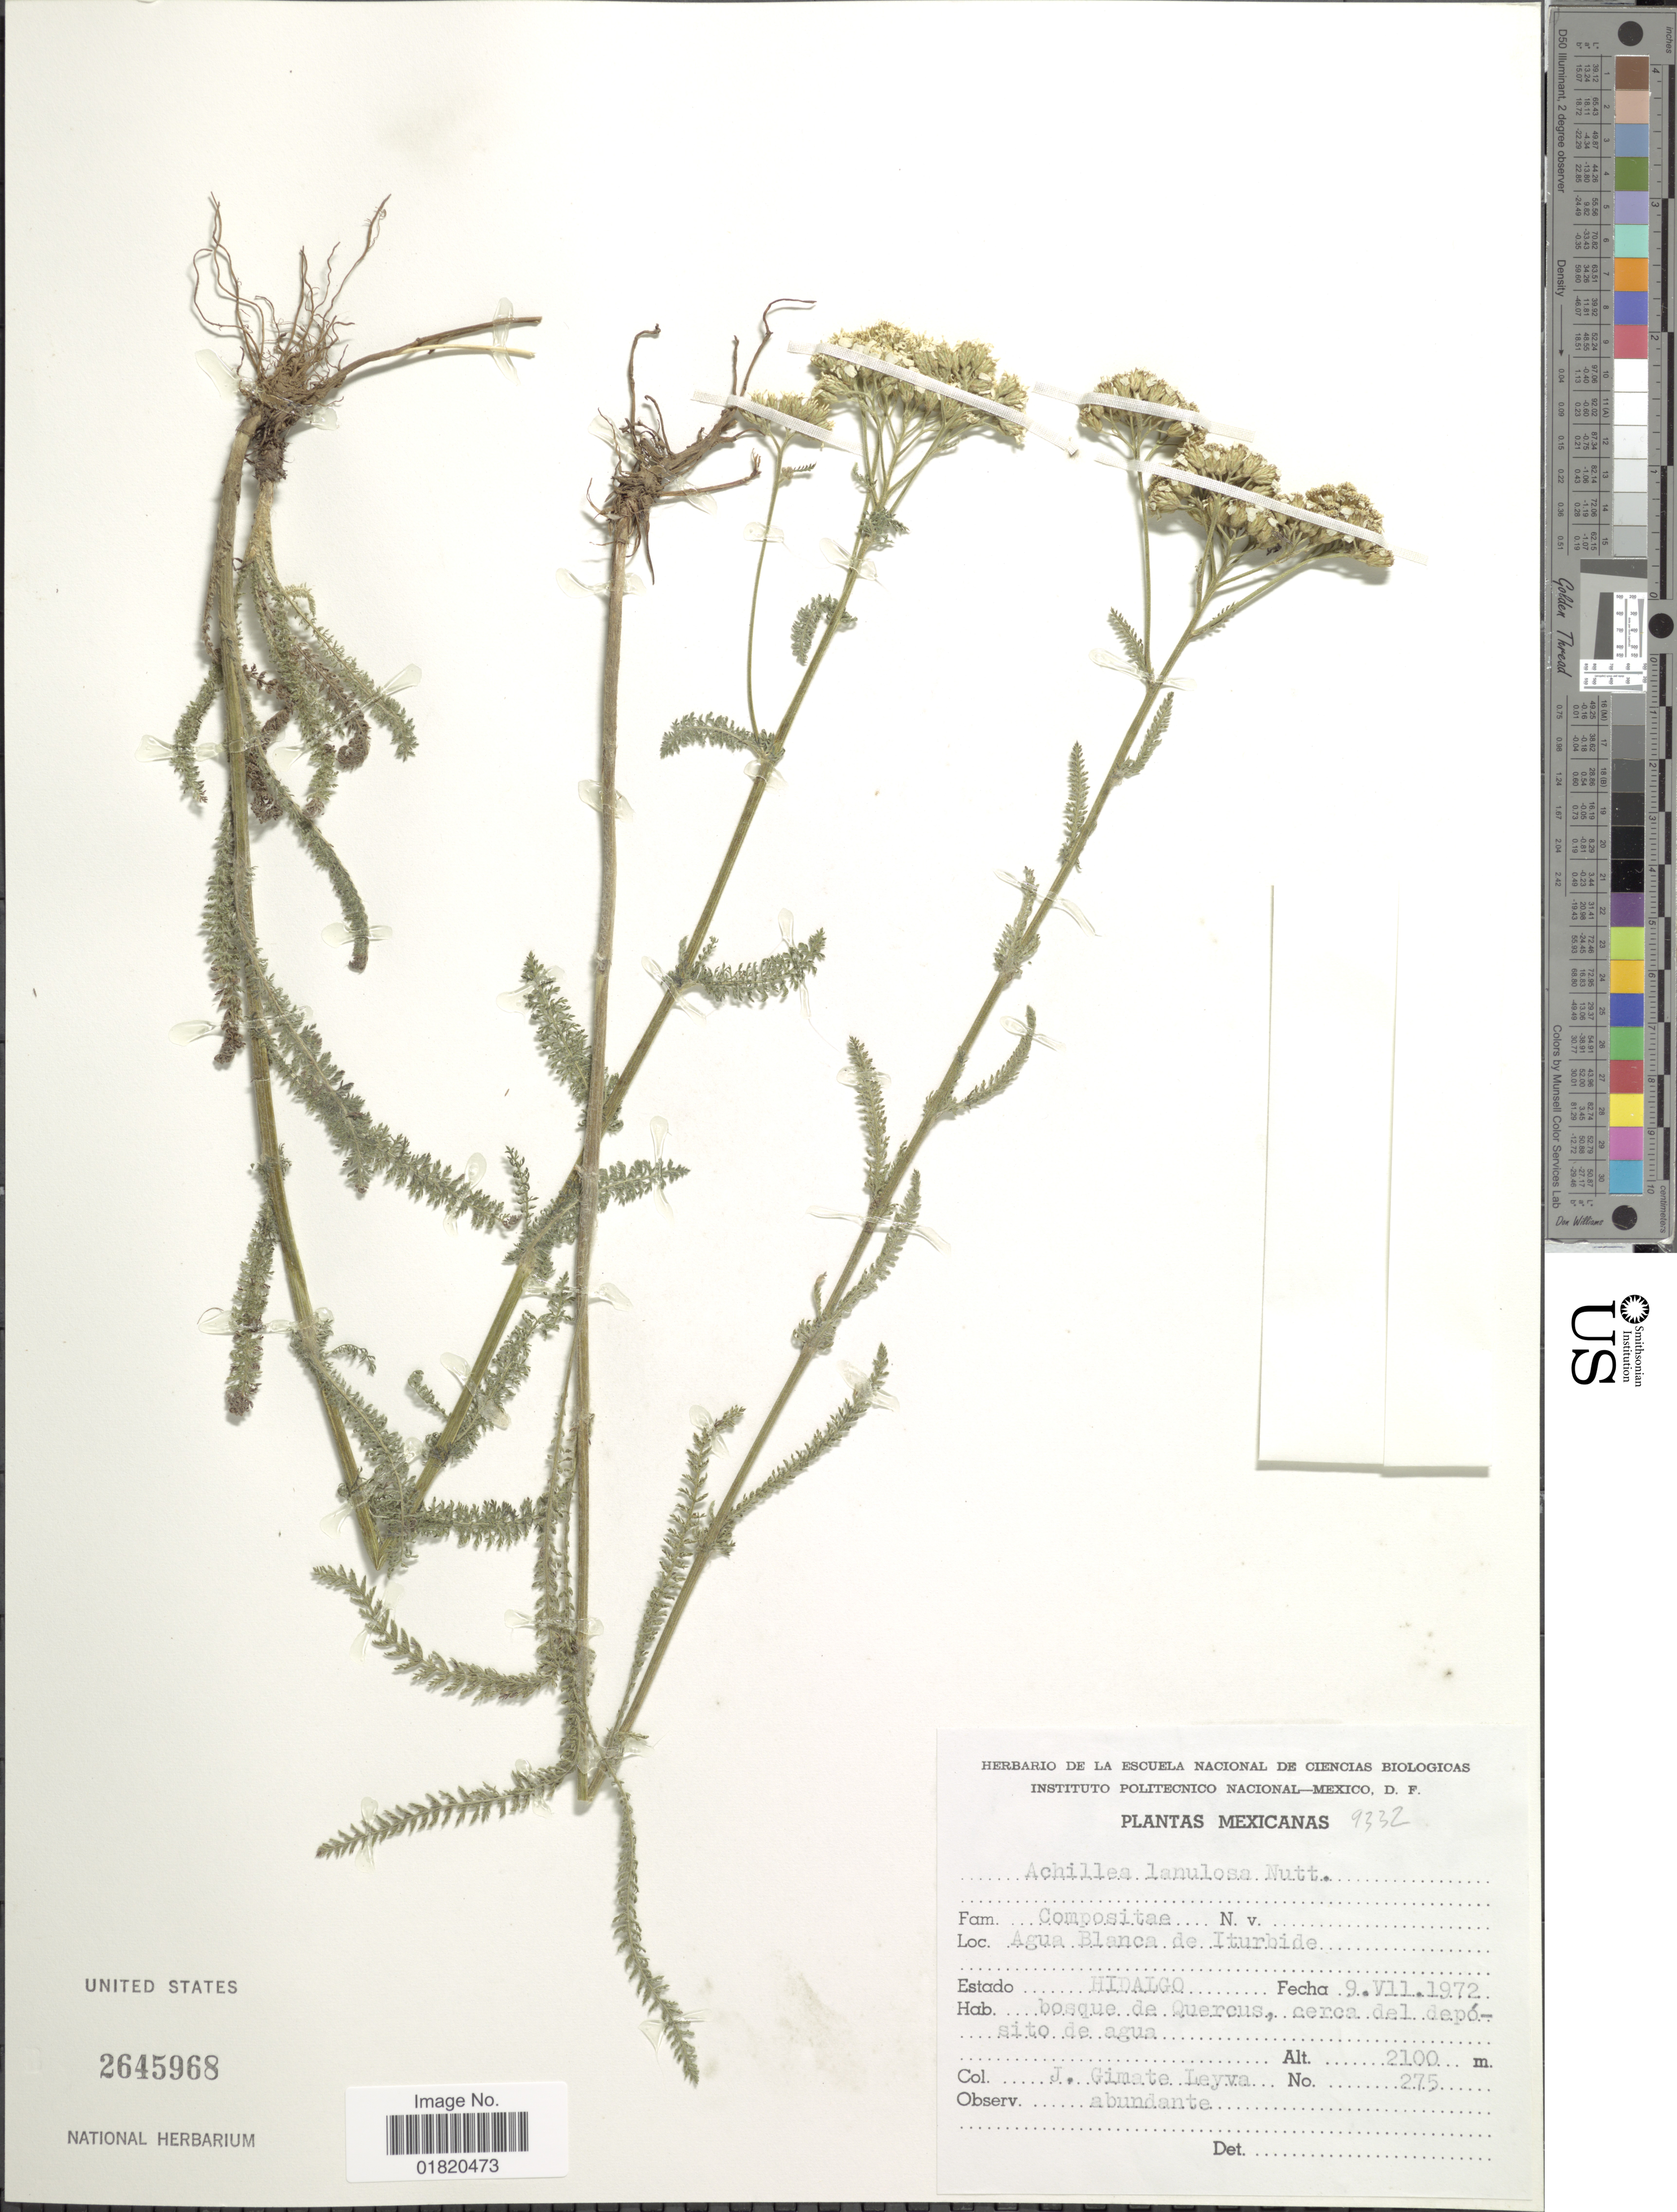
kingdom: Plantae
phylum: Tracheophyta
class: Magnoliopsida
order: Asterales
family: Asteraceae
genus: Achillea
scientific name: Achillea lanulosa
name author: Nutt.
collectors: J. Levya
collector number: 275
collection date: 1972-07-09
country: Mexico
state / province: Hidalgo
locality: Agua Blanca de Iturbide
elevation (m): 2100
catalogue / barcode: US 2645968